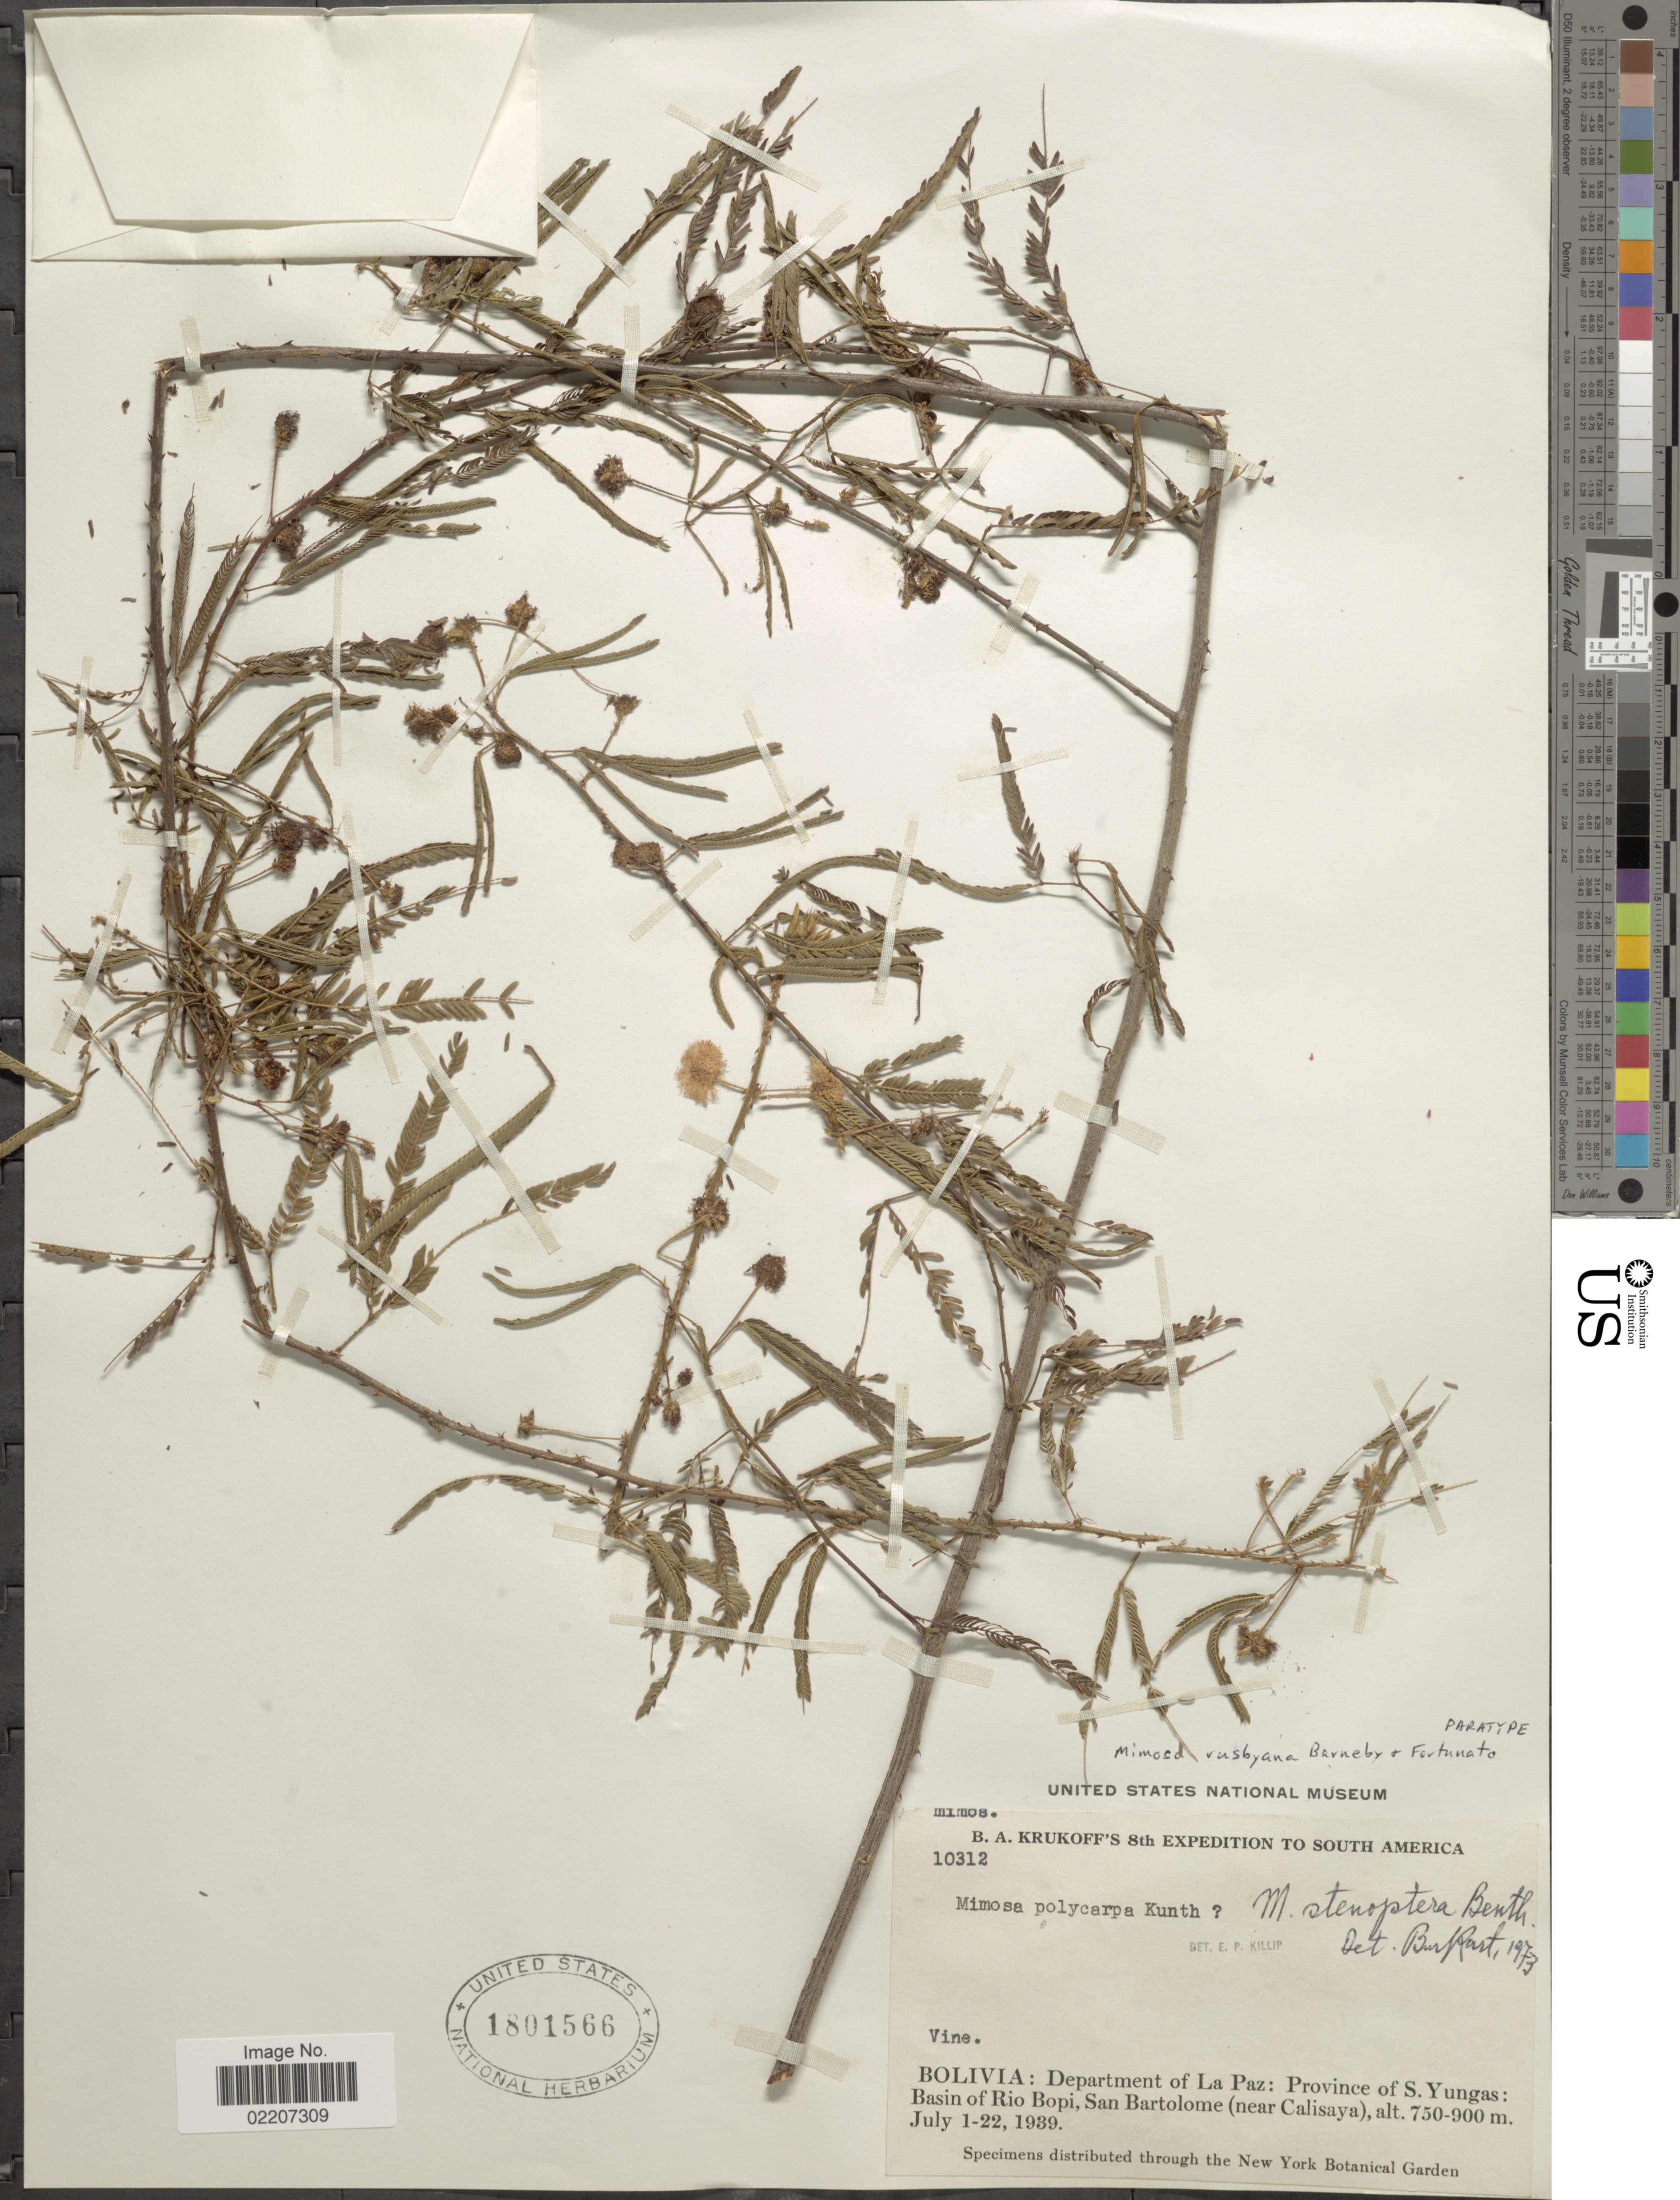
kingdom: Plantae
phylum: Tracheophyta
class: Magnoliopsida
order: Fabales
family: Fabaceae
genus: Mimosa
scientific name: Mimosa rusbyana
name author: Barneby & Fortunato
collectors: B. A. Krukoff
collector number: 10312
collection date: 1939-07-01/1939-07-22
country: Bolivia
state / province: La Paz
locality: Bolivia: Department of La Paz: Province of S. Yungas: Basin of Rio Bopi, San Bartolome (Near Calisaya)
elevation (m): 750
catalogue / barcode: US 1801566